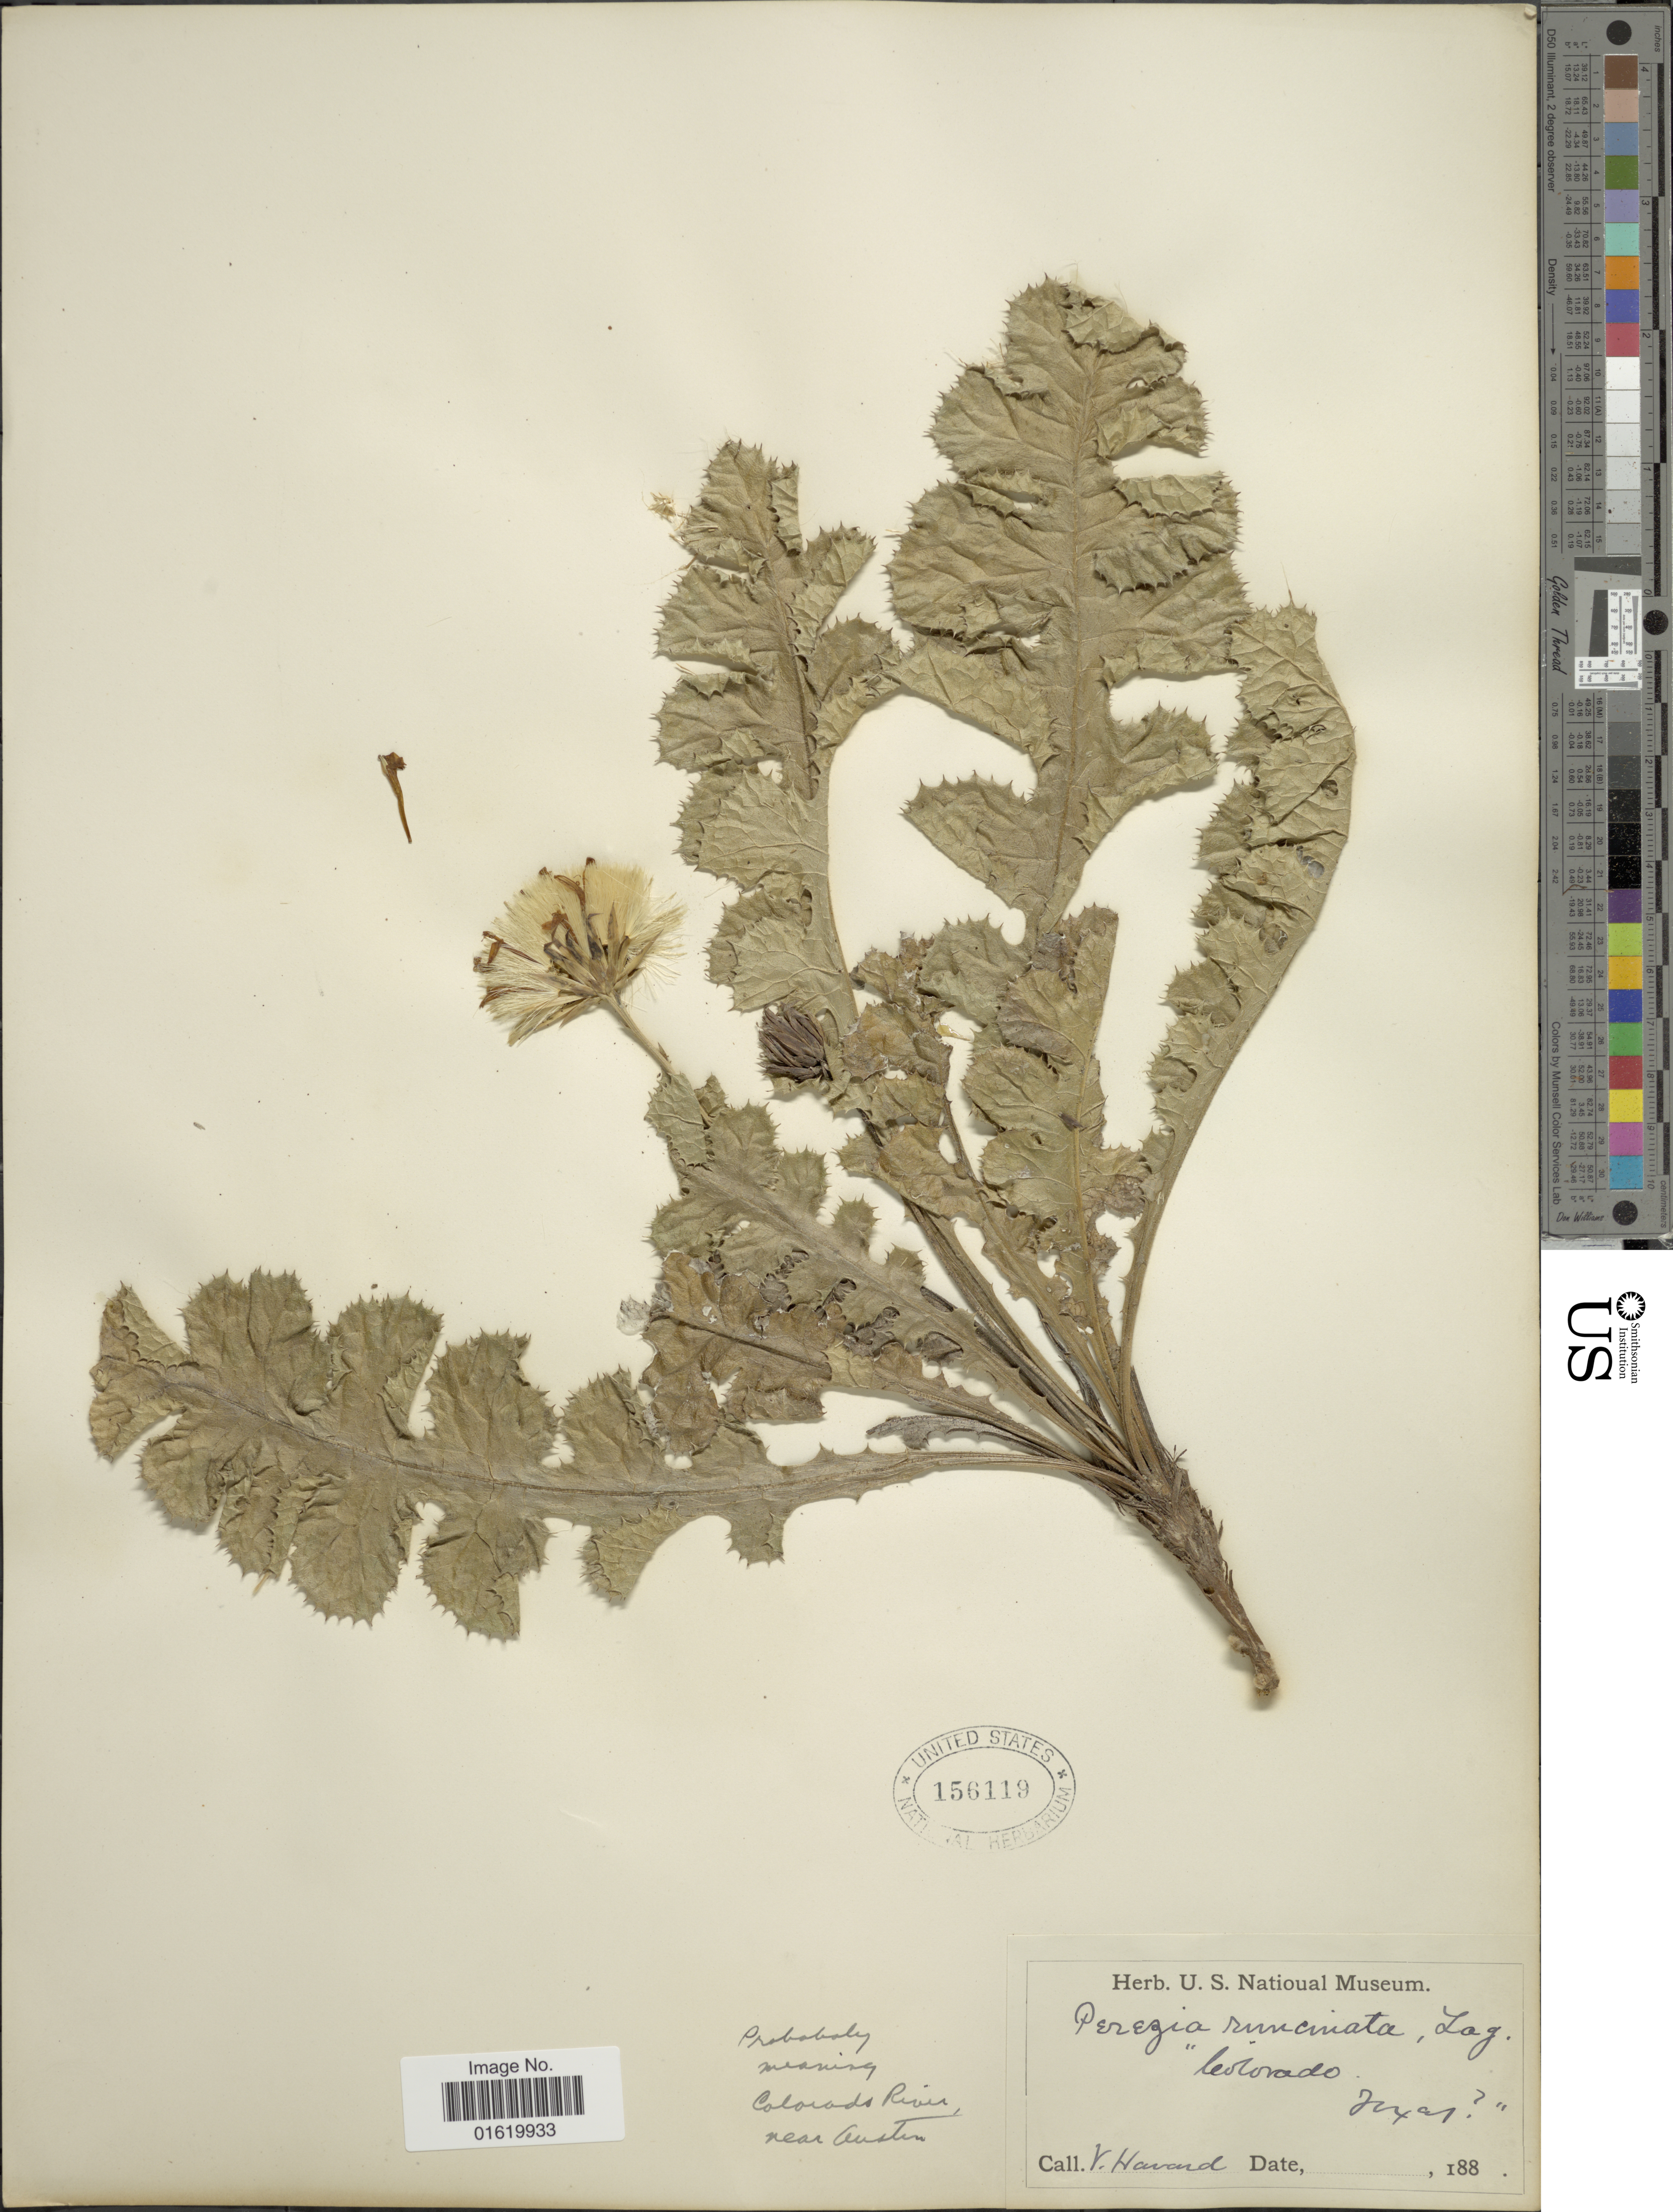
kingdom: Plantae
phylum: Tracheophyta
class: Magnoliopsida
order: Asterales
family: Asteraceae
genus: Acourtia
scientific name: Acourtia runcinata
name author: (D. Don) B.L. Turner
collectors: V. Havard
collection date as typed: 188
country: United States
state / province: Texas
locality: Colorado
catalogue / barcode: US 156119